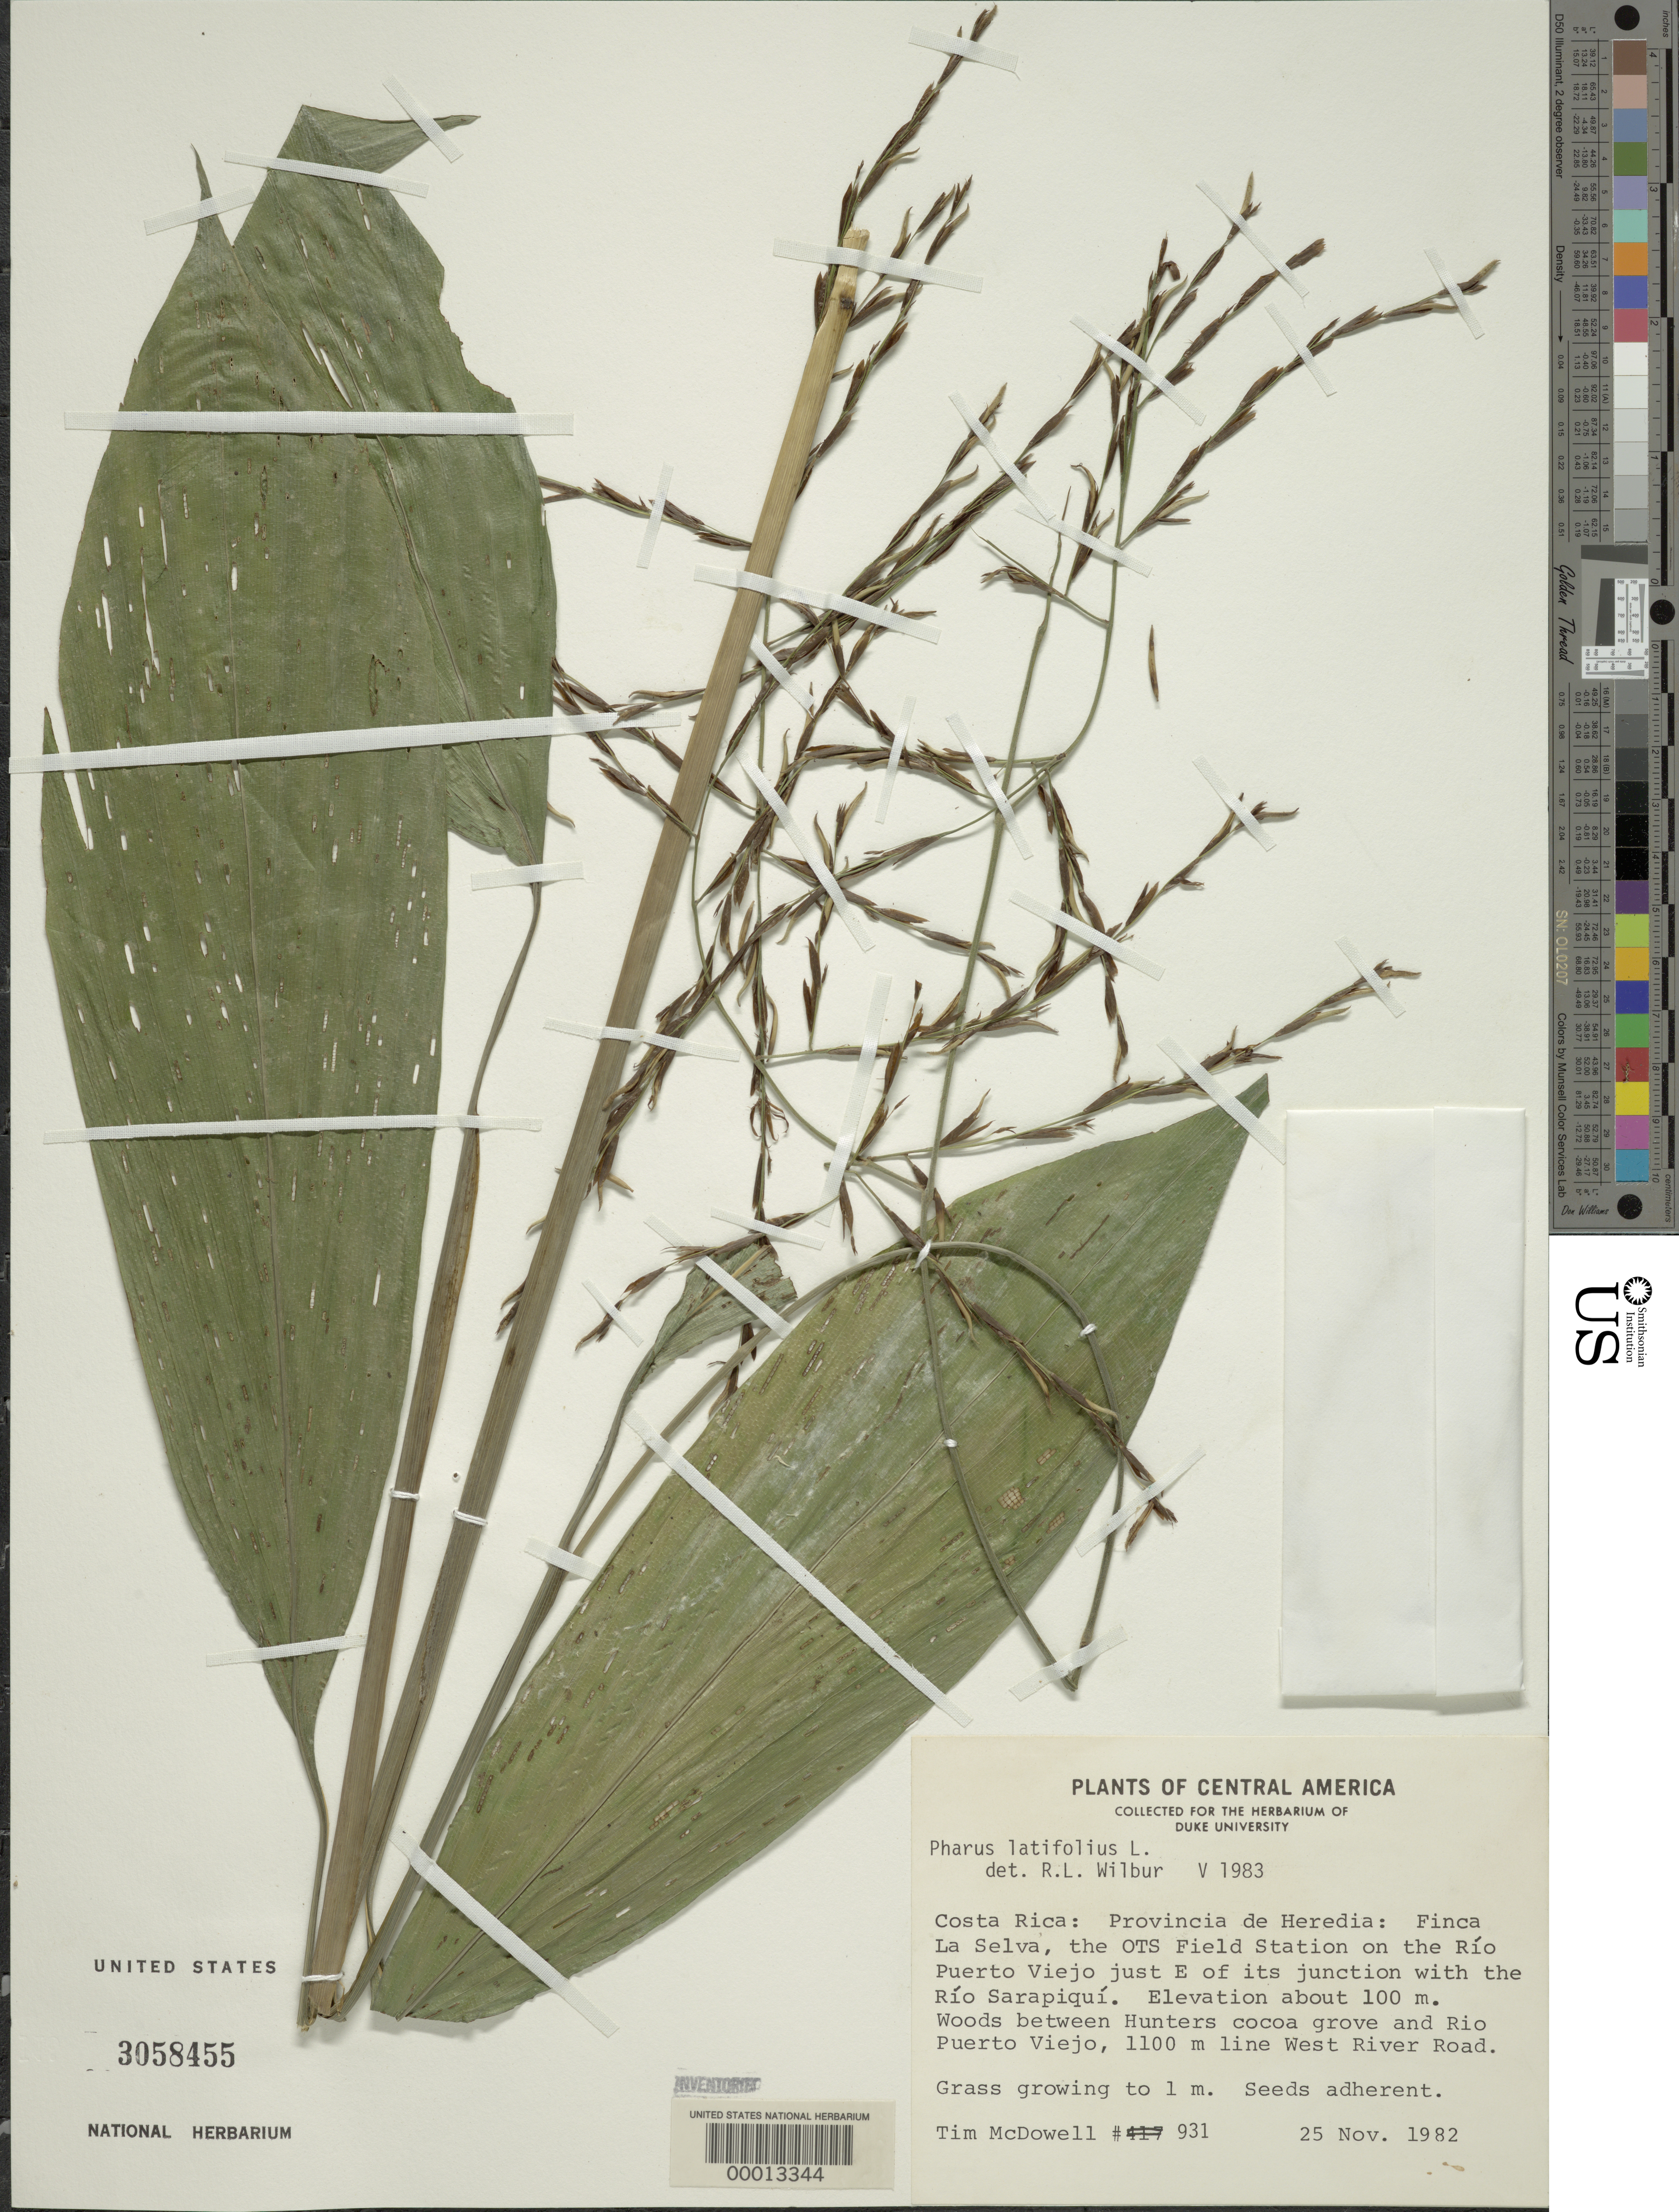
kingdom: Plantae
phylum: Tracheophyta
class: Liliopsida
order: Poales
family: Poaceae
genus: Pharus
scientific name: Pharus latifolius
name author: L.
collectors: T. Mcdowell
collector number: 931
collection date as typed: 25 Nov 1982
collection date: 1982-11-25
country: Costa Rica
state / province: Heredia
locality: Finca la selva, ots field station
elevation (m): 100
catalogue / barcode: US 3058455